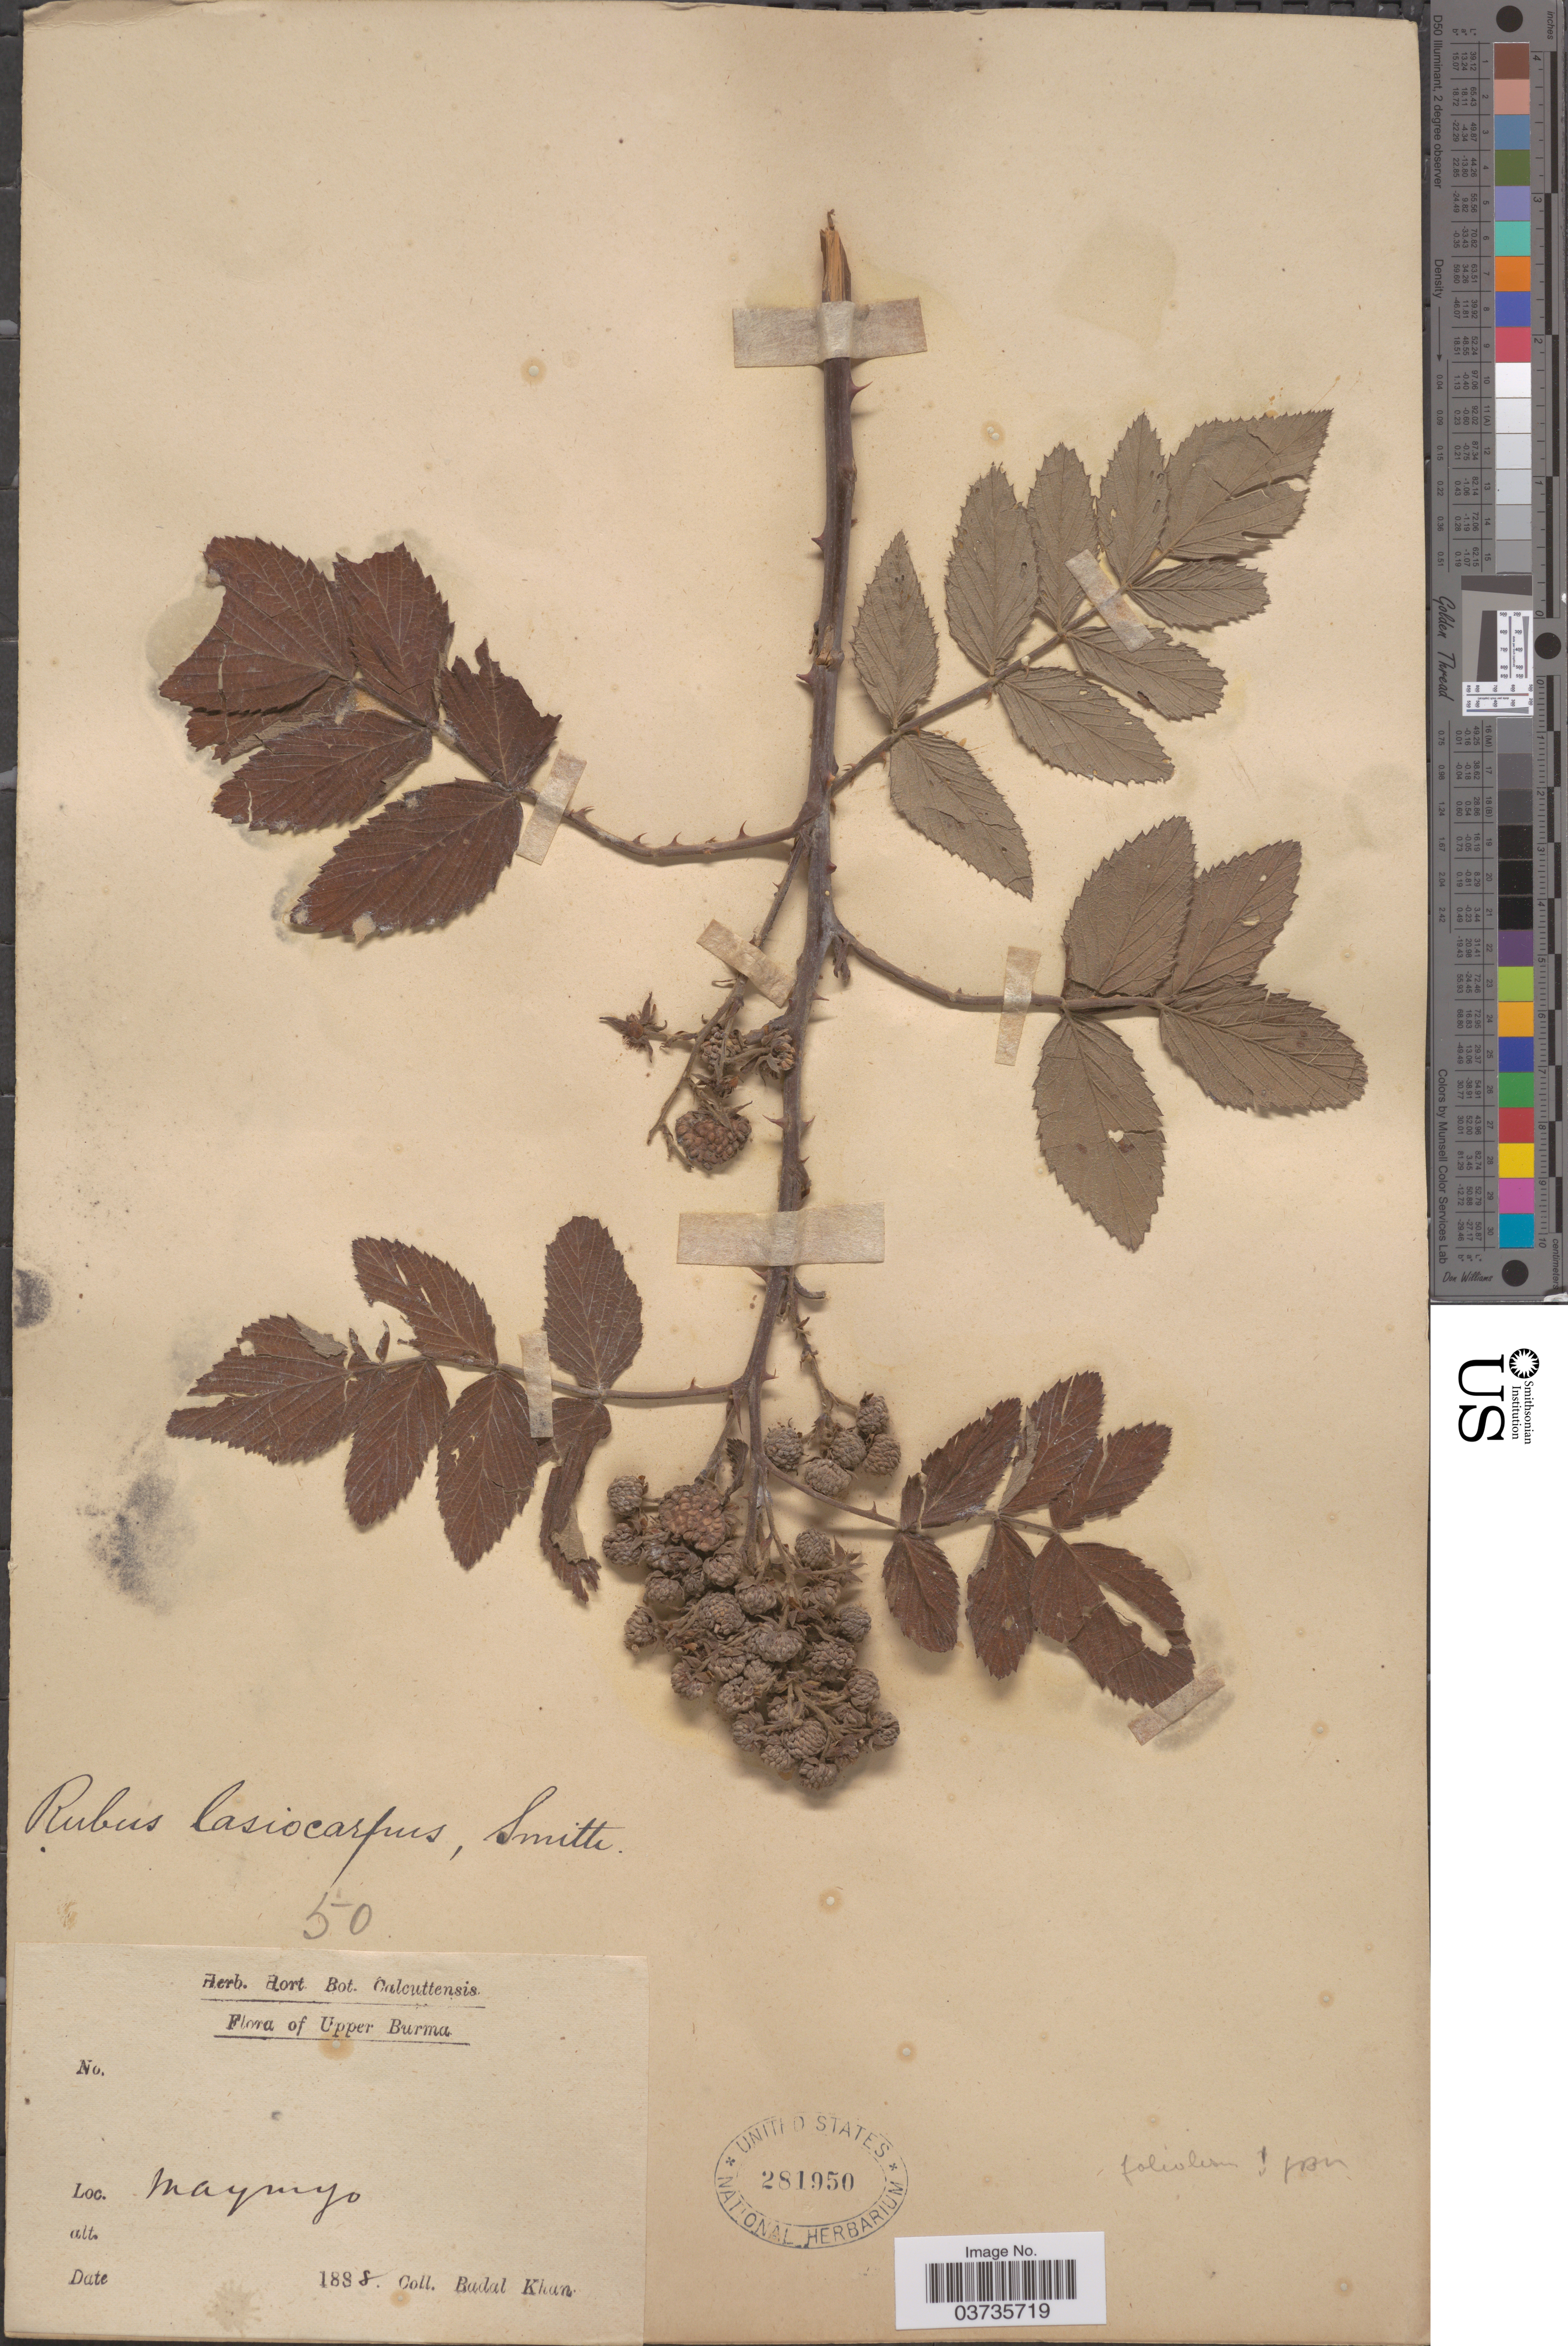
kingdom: Plantae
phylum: Tracheophyta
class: Magnoliopsida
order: Rosales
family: Rosaceae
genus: Rubus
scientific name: Rubus foliolosus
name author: D. Don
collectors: B. Khan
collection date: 1888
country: Myanmar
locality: Upper Burma, Maymyo.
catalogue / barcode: US 281950